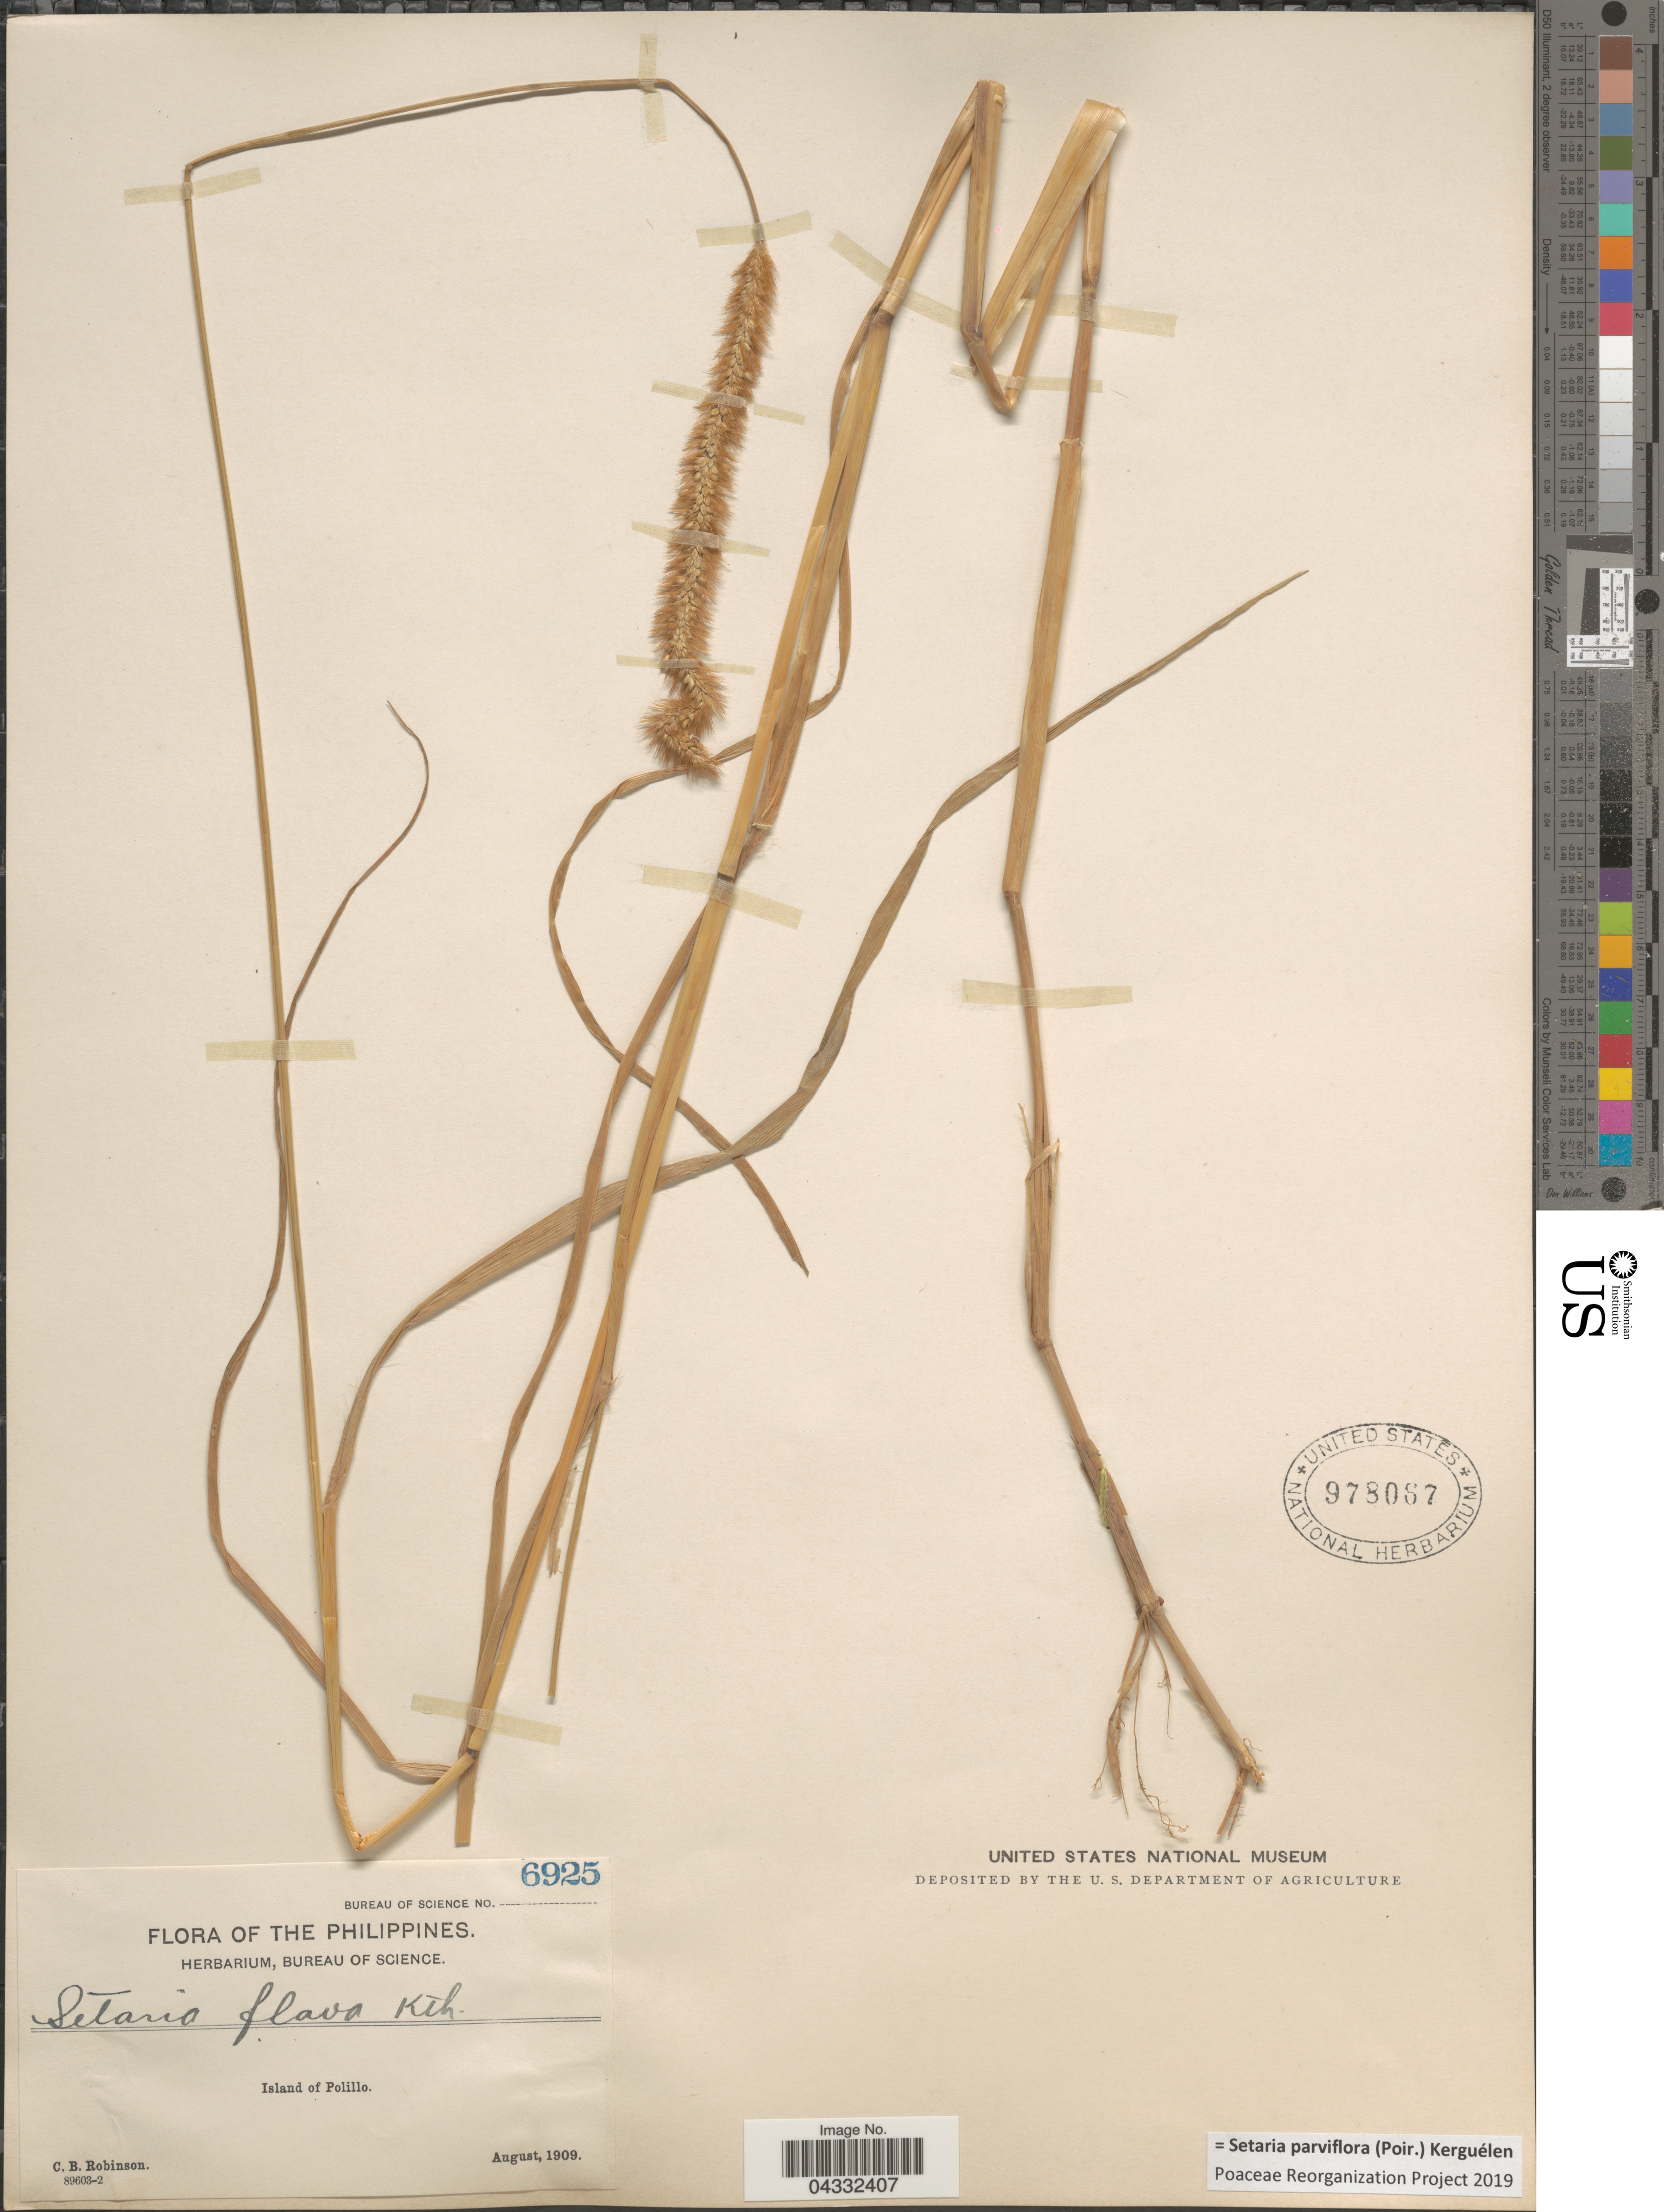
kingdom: Plantae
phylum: Tracheophyta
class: Liliopsida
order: Poales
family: Poaceae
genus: Setaria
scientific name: Setaria parviflora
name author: (Poir.) Kerguélen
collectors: C. Robinson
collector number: Bureau of Science 6925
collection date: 1909-08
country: Philippines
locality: Island of Polillo.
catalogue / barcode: US 978067